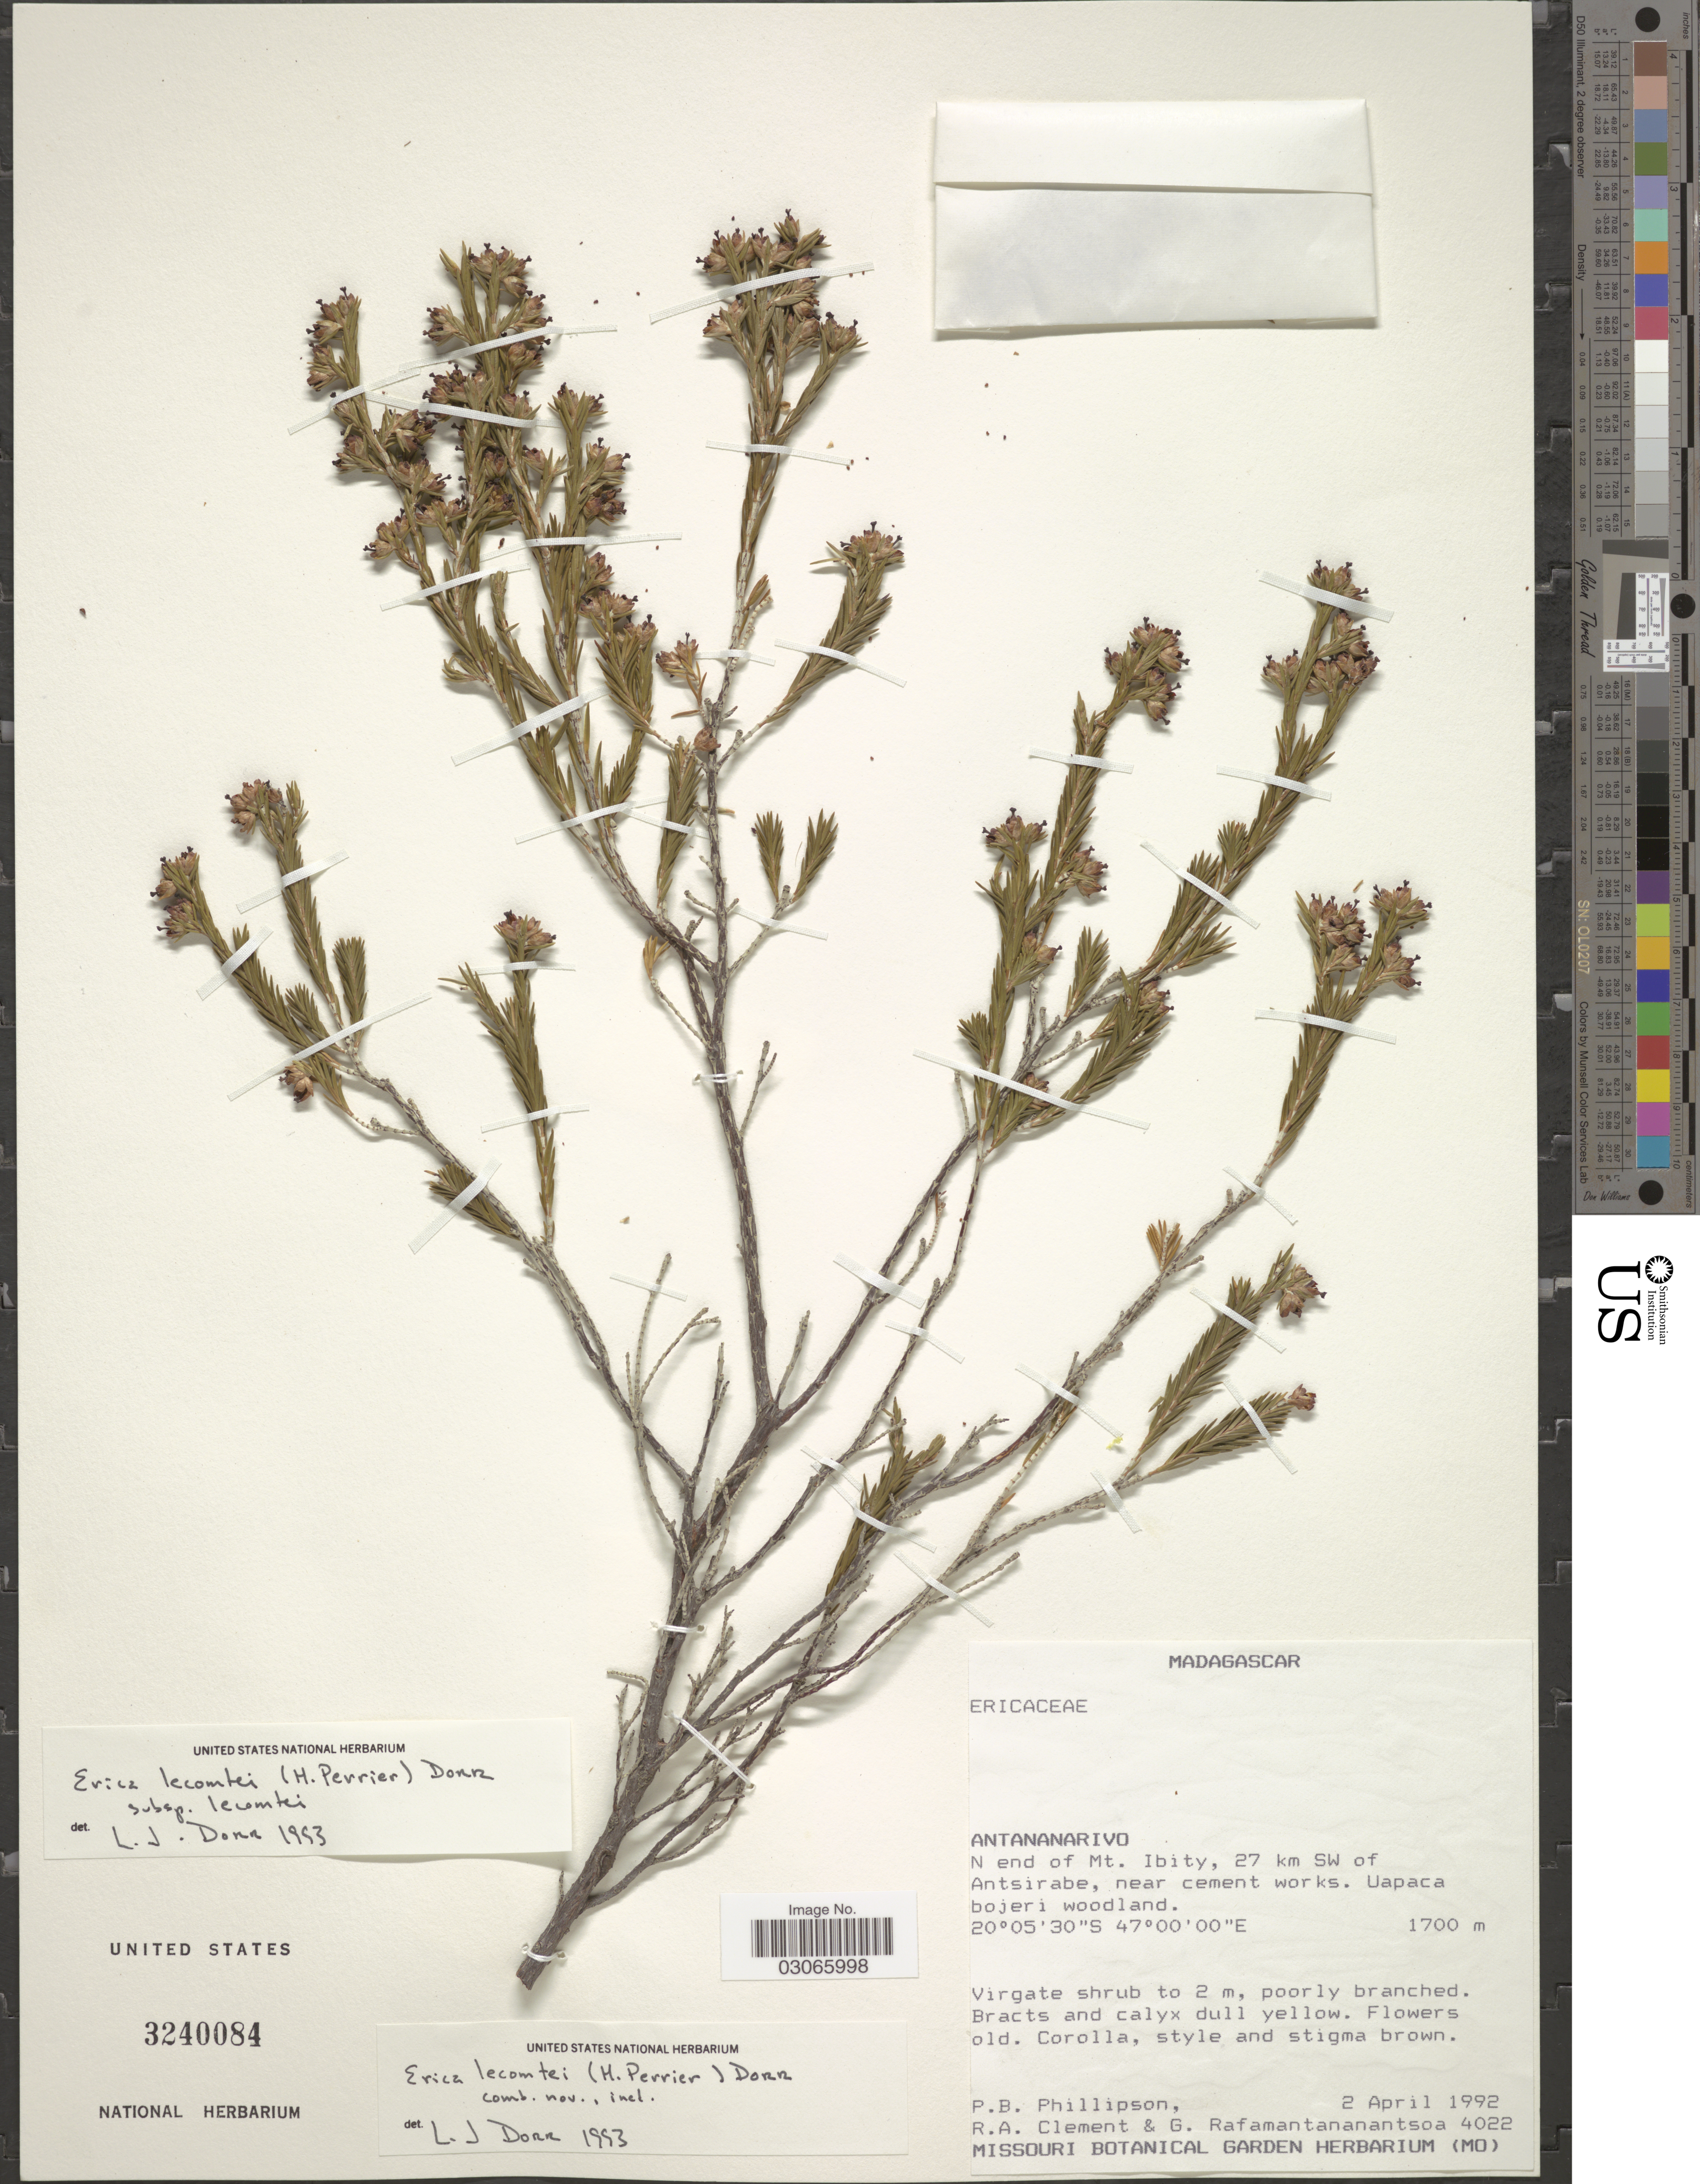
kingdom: Plantae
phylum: Tracheophyta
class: Magnoliopsida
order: Ericales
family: Ericaceae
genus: Erica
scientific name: Erica lecomtei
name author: (H. Perrier) Dorr & E.G.H. Oliv.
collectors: P. B. Phillipson, R. A.Clement & G. Rafamantanantsoa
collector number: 4022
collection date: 1992-04-02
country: Madagascar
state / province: Vakinankaratra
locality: N end of Mt. Ibity, 27 km SW of Antsirabe, near cement works.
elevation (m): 1700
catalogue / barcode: US 3240084